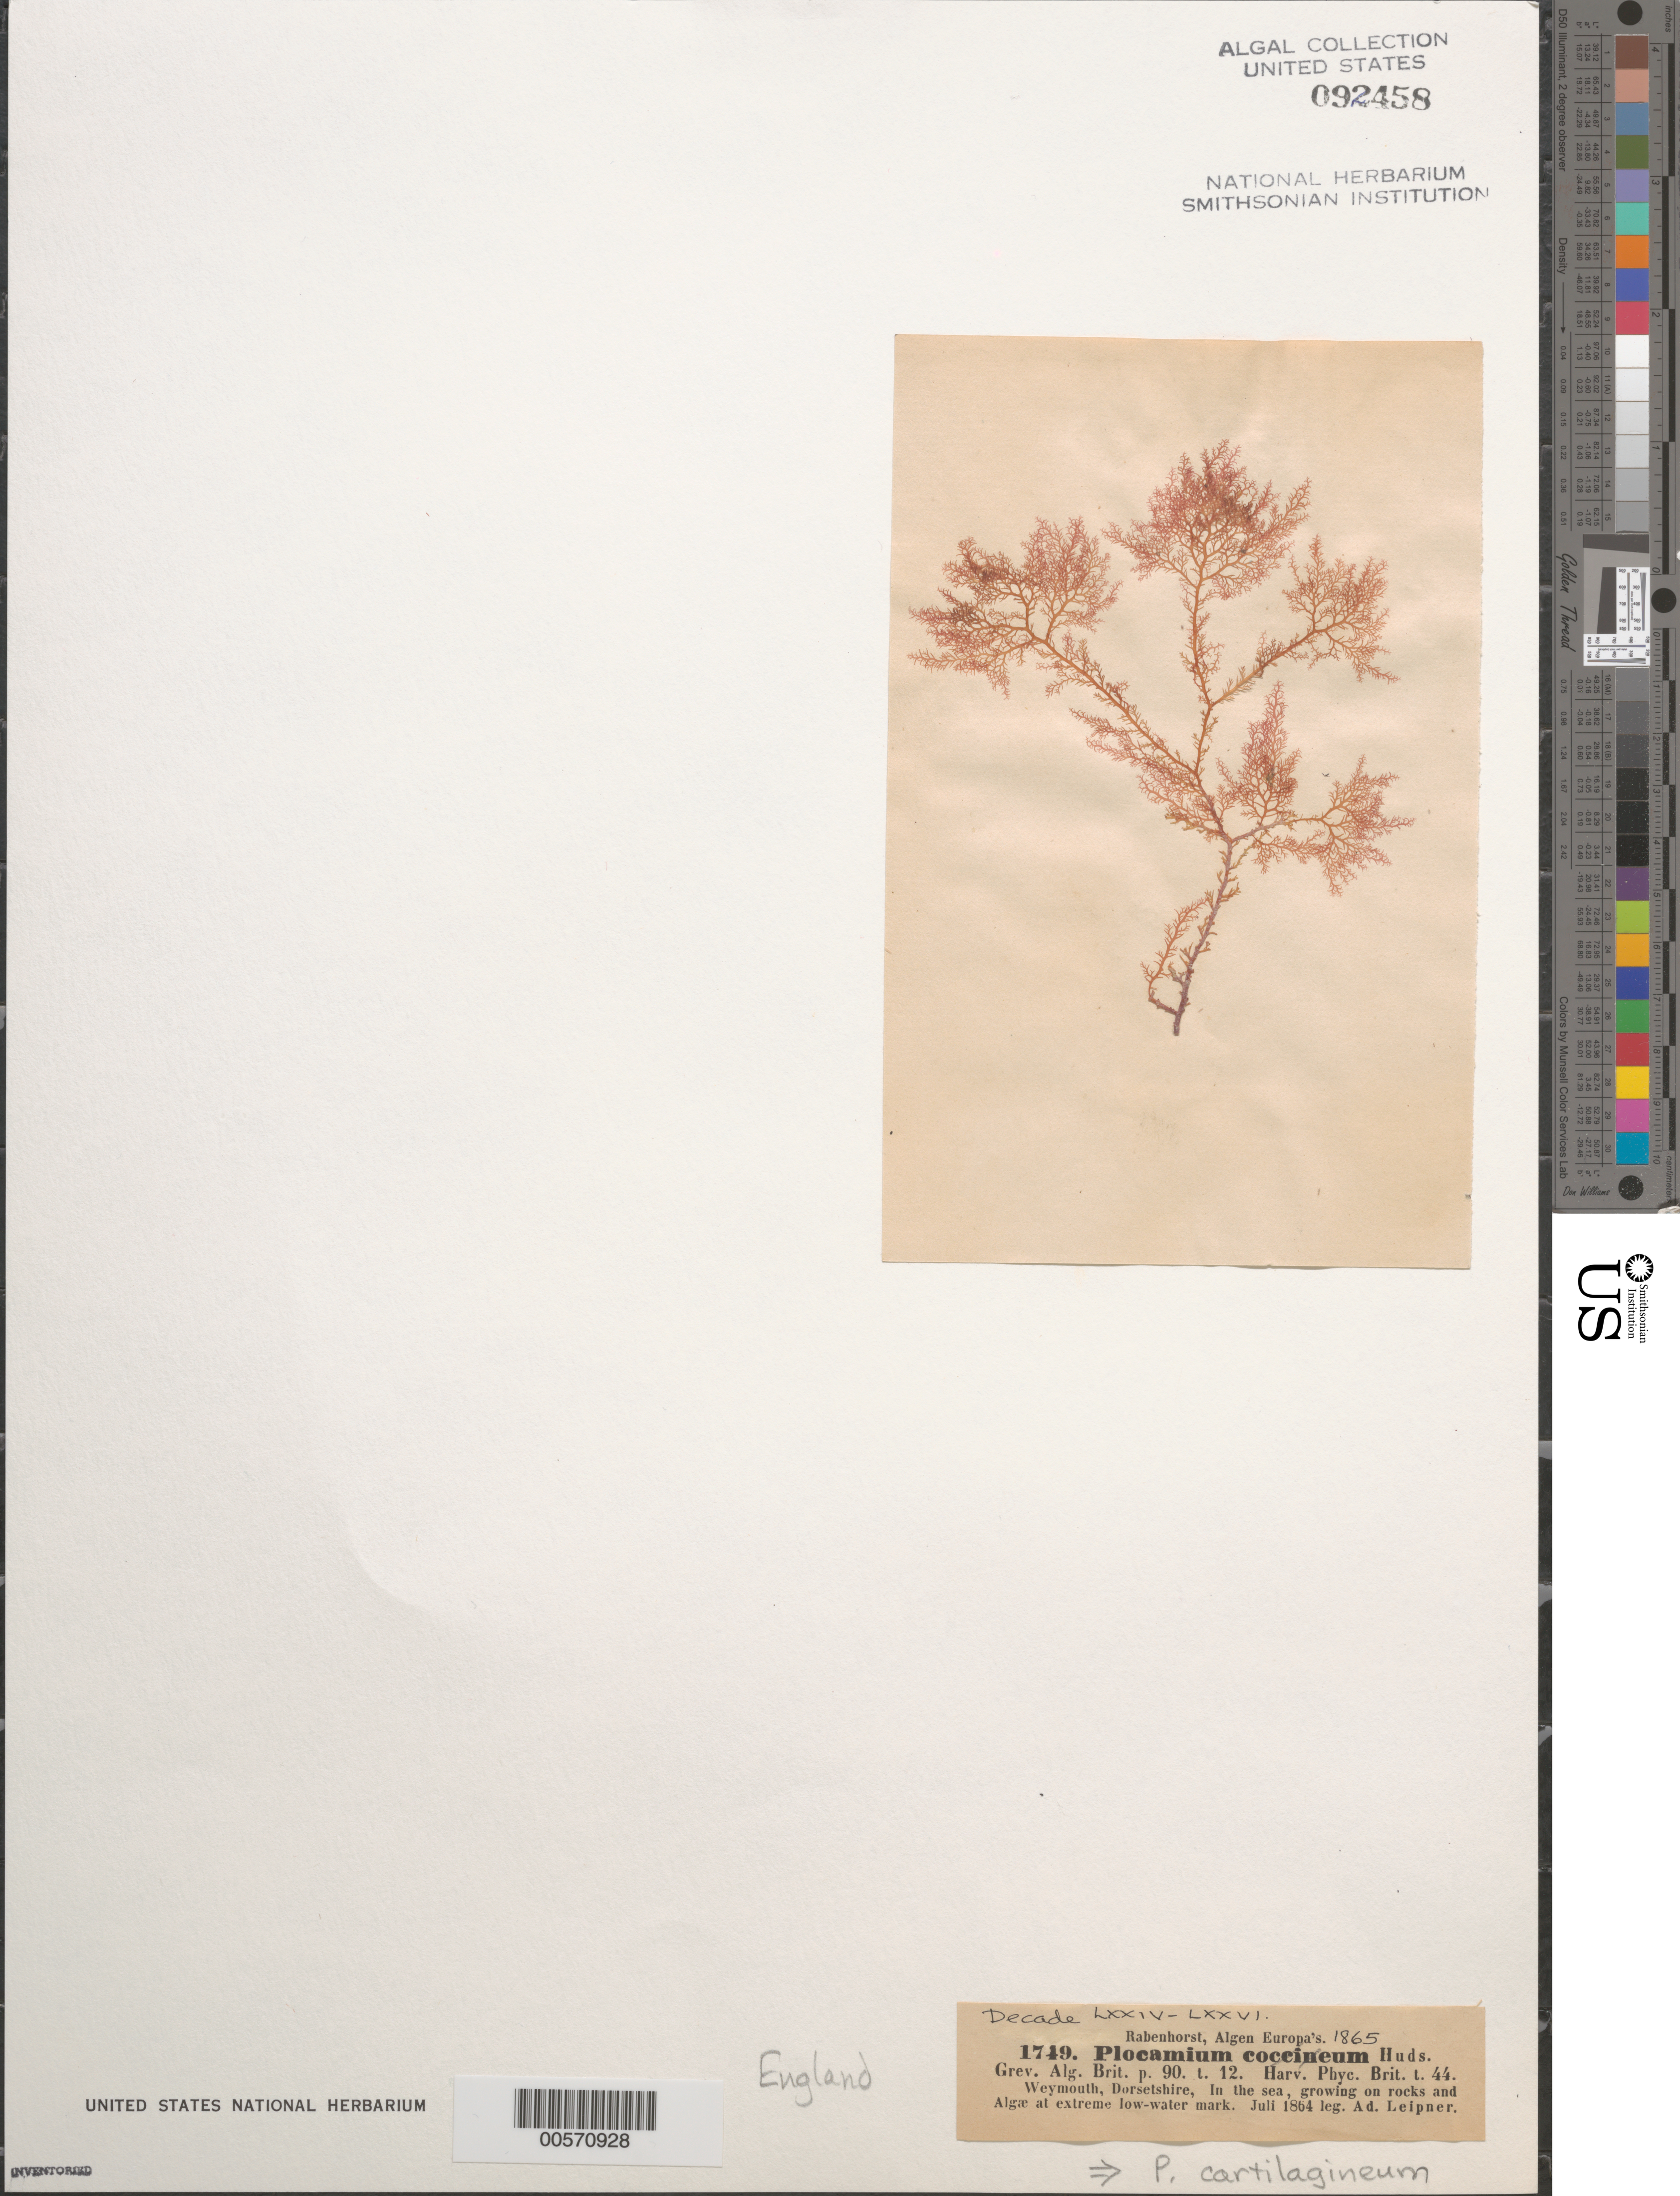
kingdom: Plantae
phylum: Rhodophyta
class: Florideophyceae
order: Plocamiales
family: Plocamiaceae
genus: Plocamium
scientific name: Plocamium cartilagineum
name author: (L.) P.S. Dixon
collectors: A. Leipner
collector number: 1749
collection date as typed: Jul 1864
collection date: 1864-07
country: United Kingdom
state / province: England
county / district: Dorset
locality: Weymouth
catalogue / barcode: US 92458